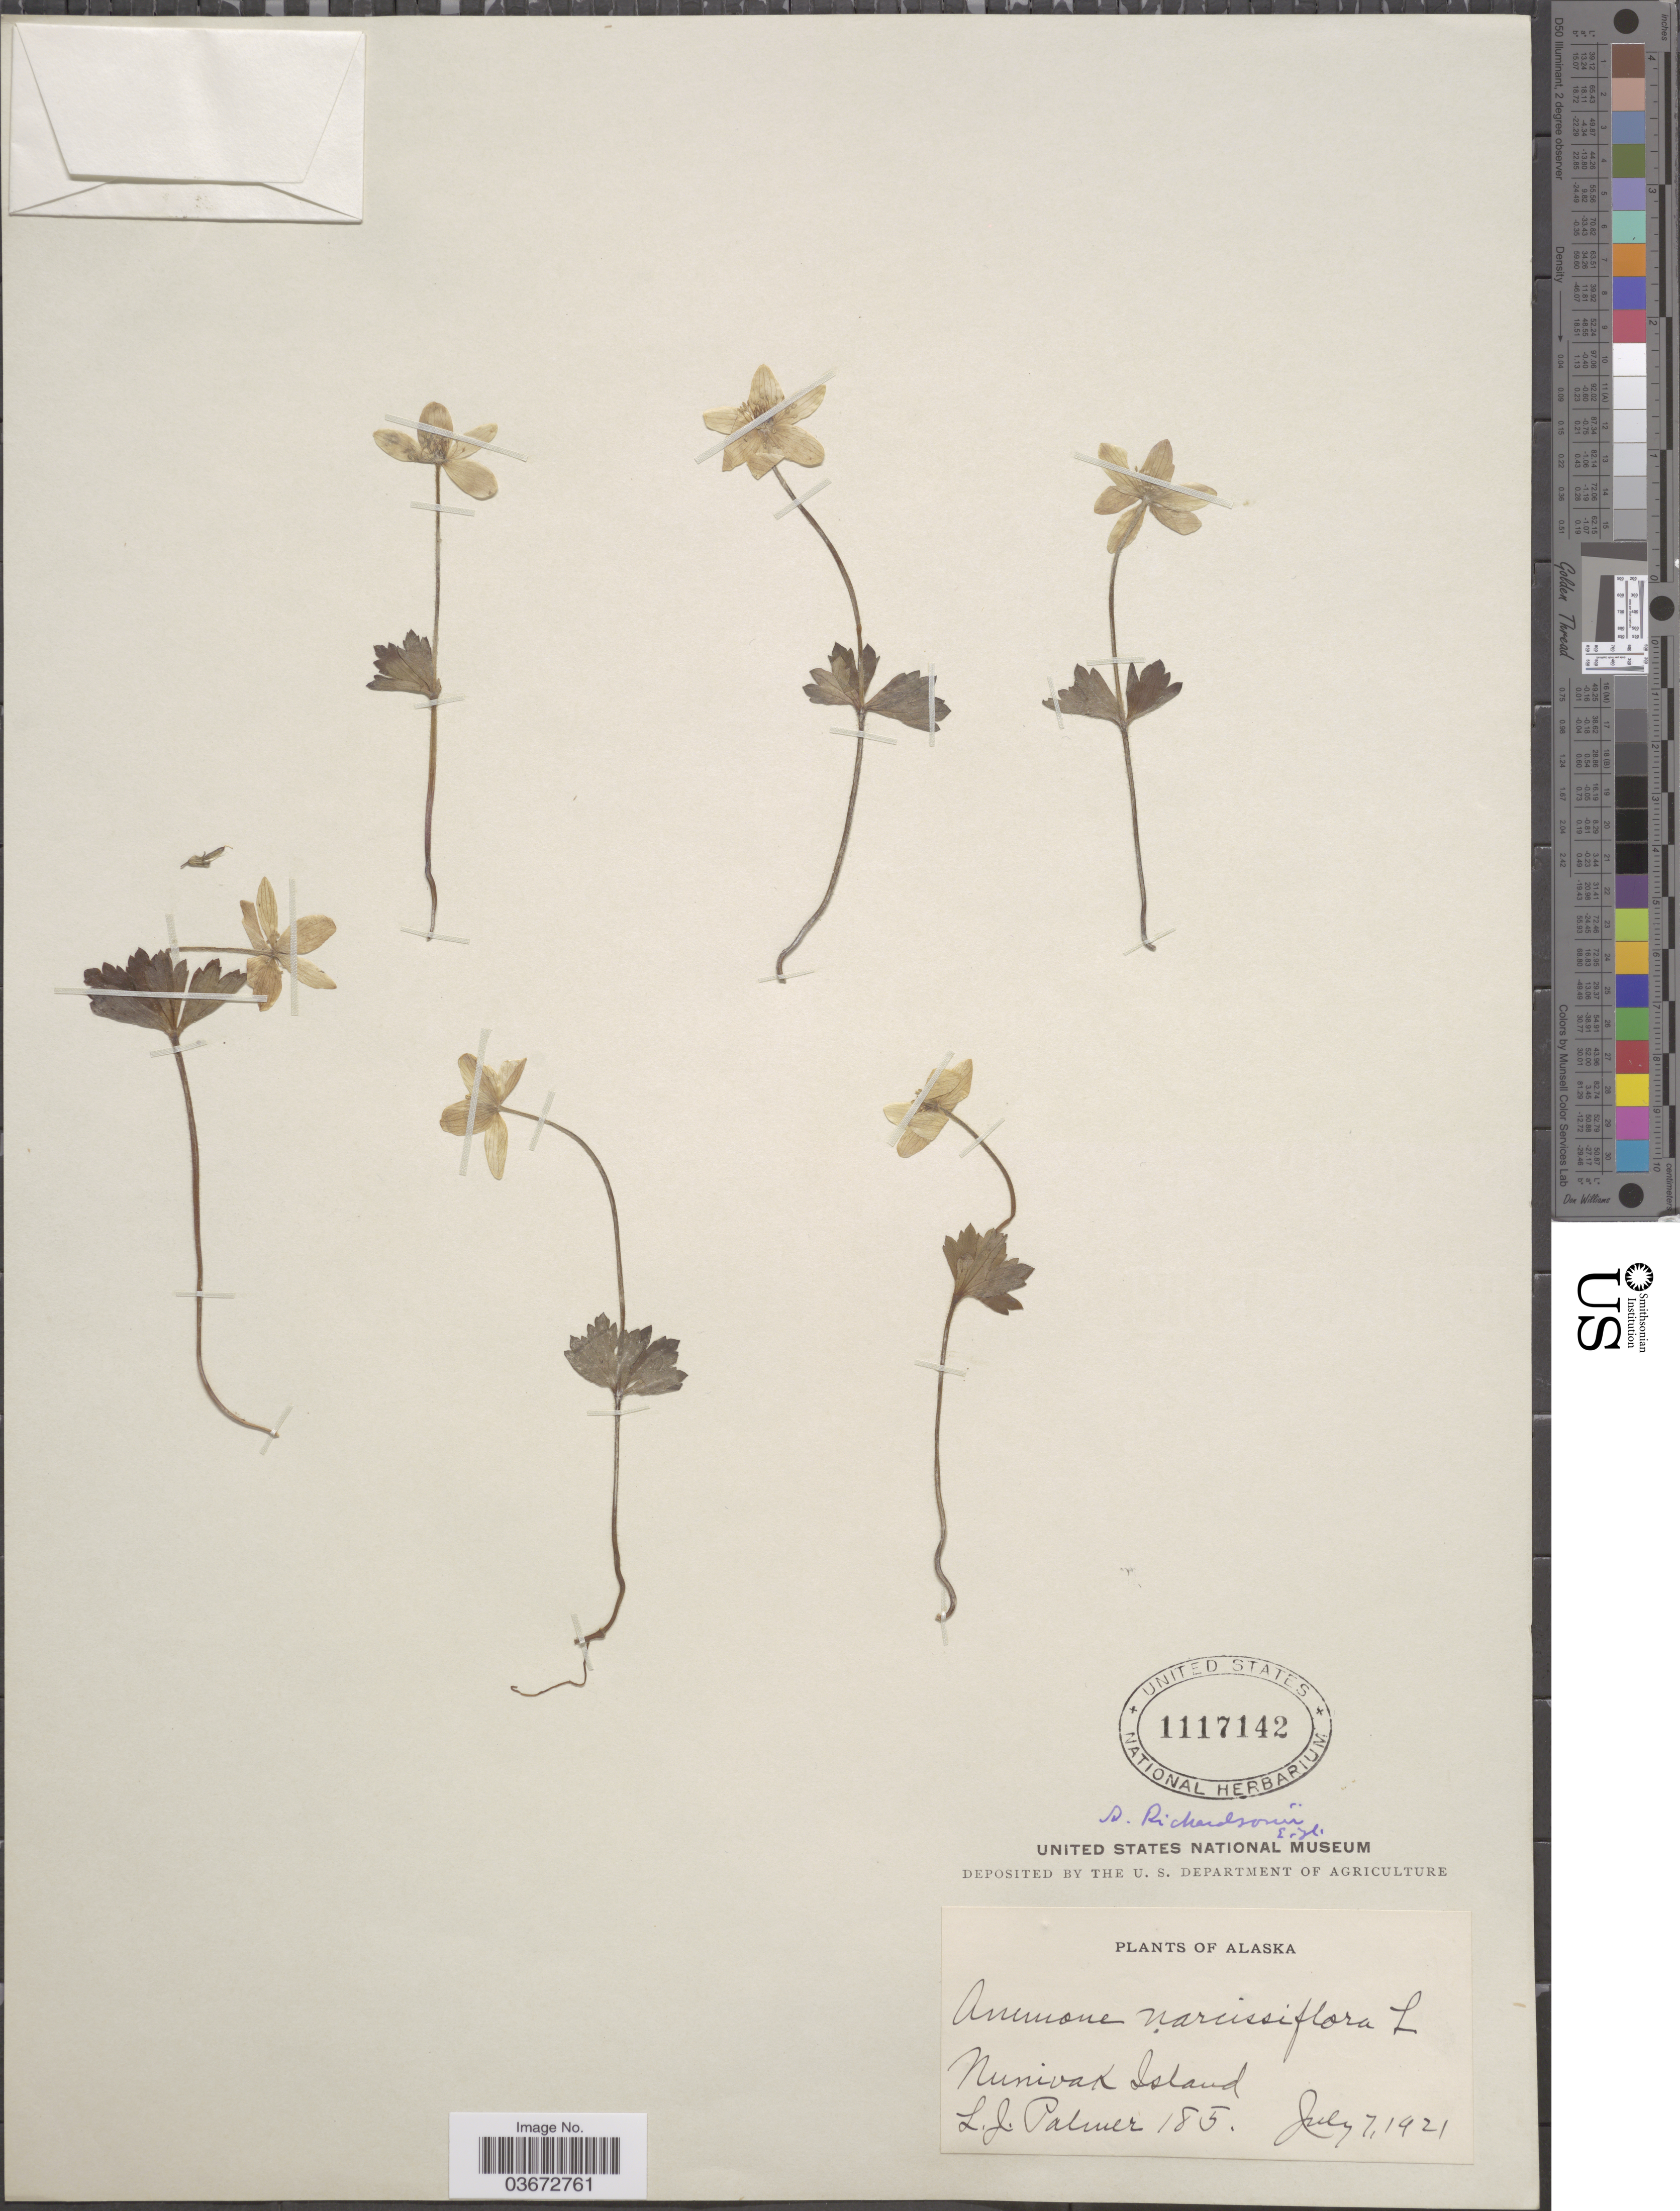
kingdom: Plantae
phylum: Tracheophyta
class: Magnoliopsida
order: Ranunculales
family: Ranunculaceae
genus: Anemone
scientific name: Anemone richardsonii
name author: Hook.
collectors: L. J. Palmer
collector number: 185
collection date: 1921-07-07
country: United States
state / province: Alaska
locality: Nunivak Island.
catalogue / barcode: US 1117142